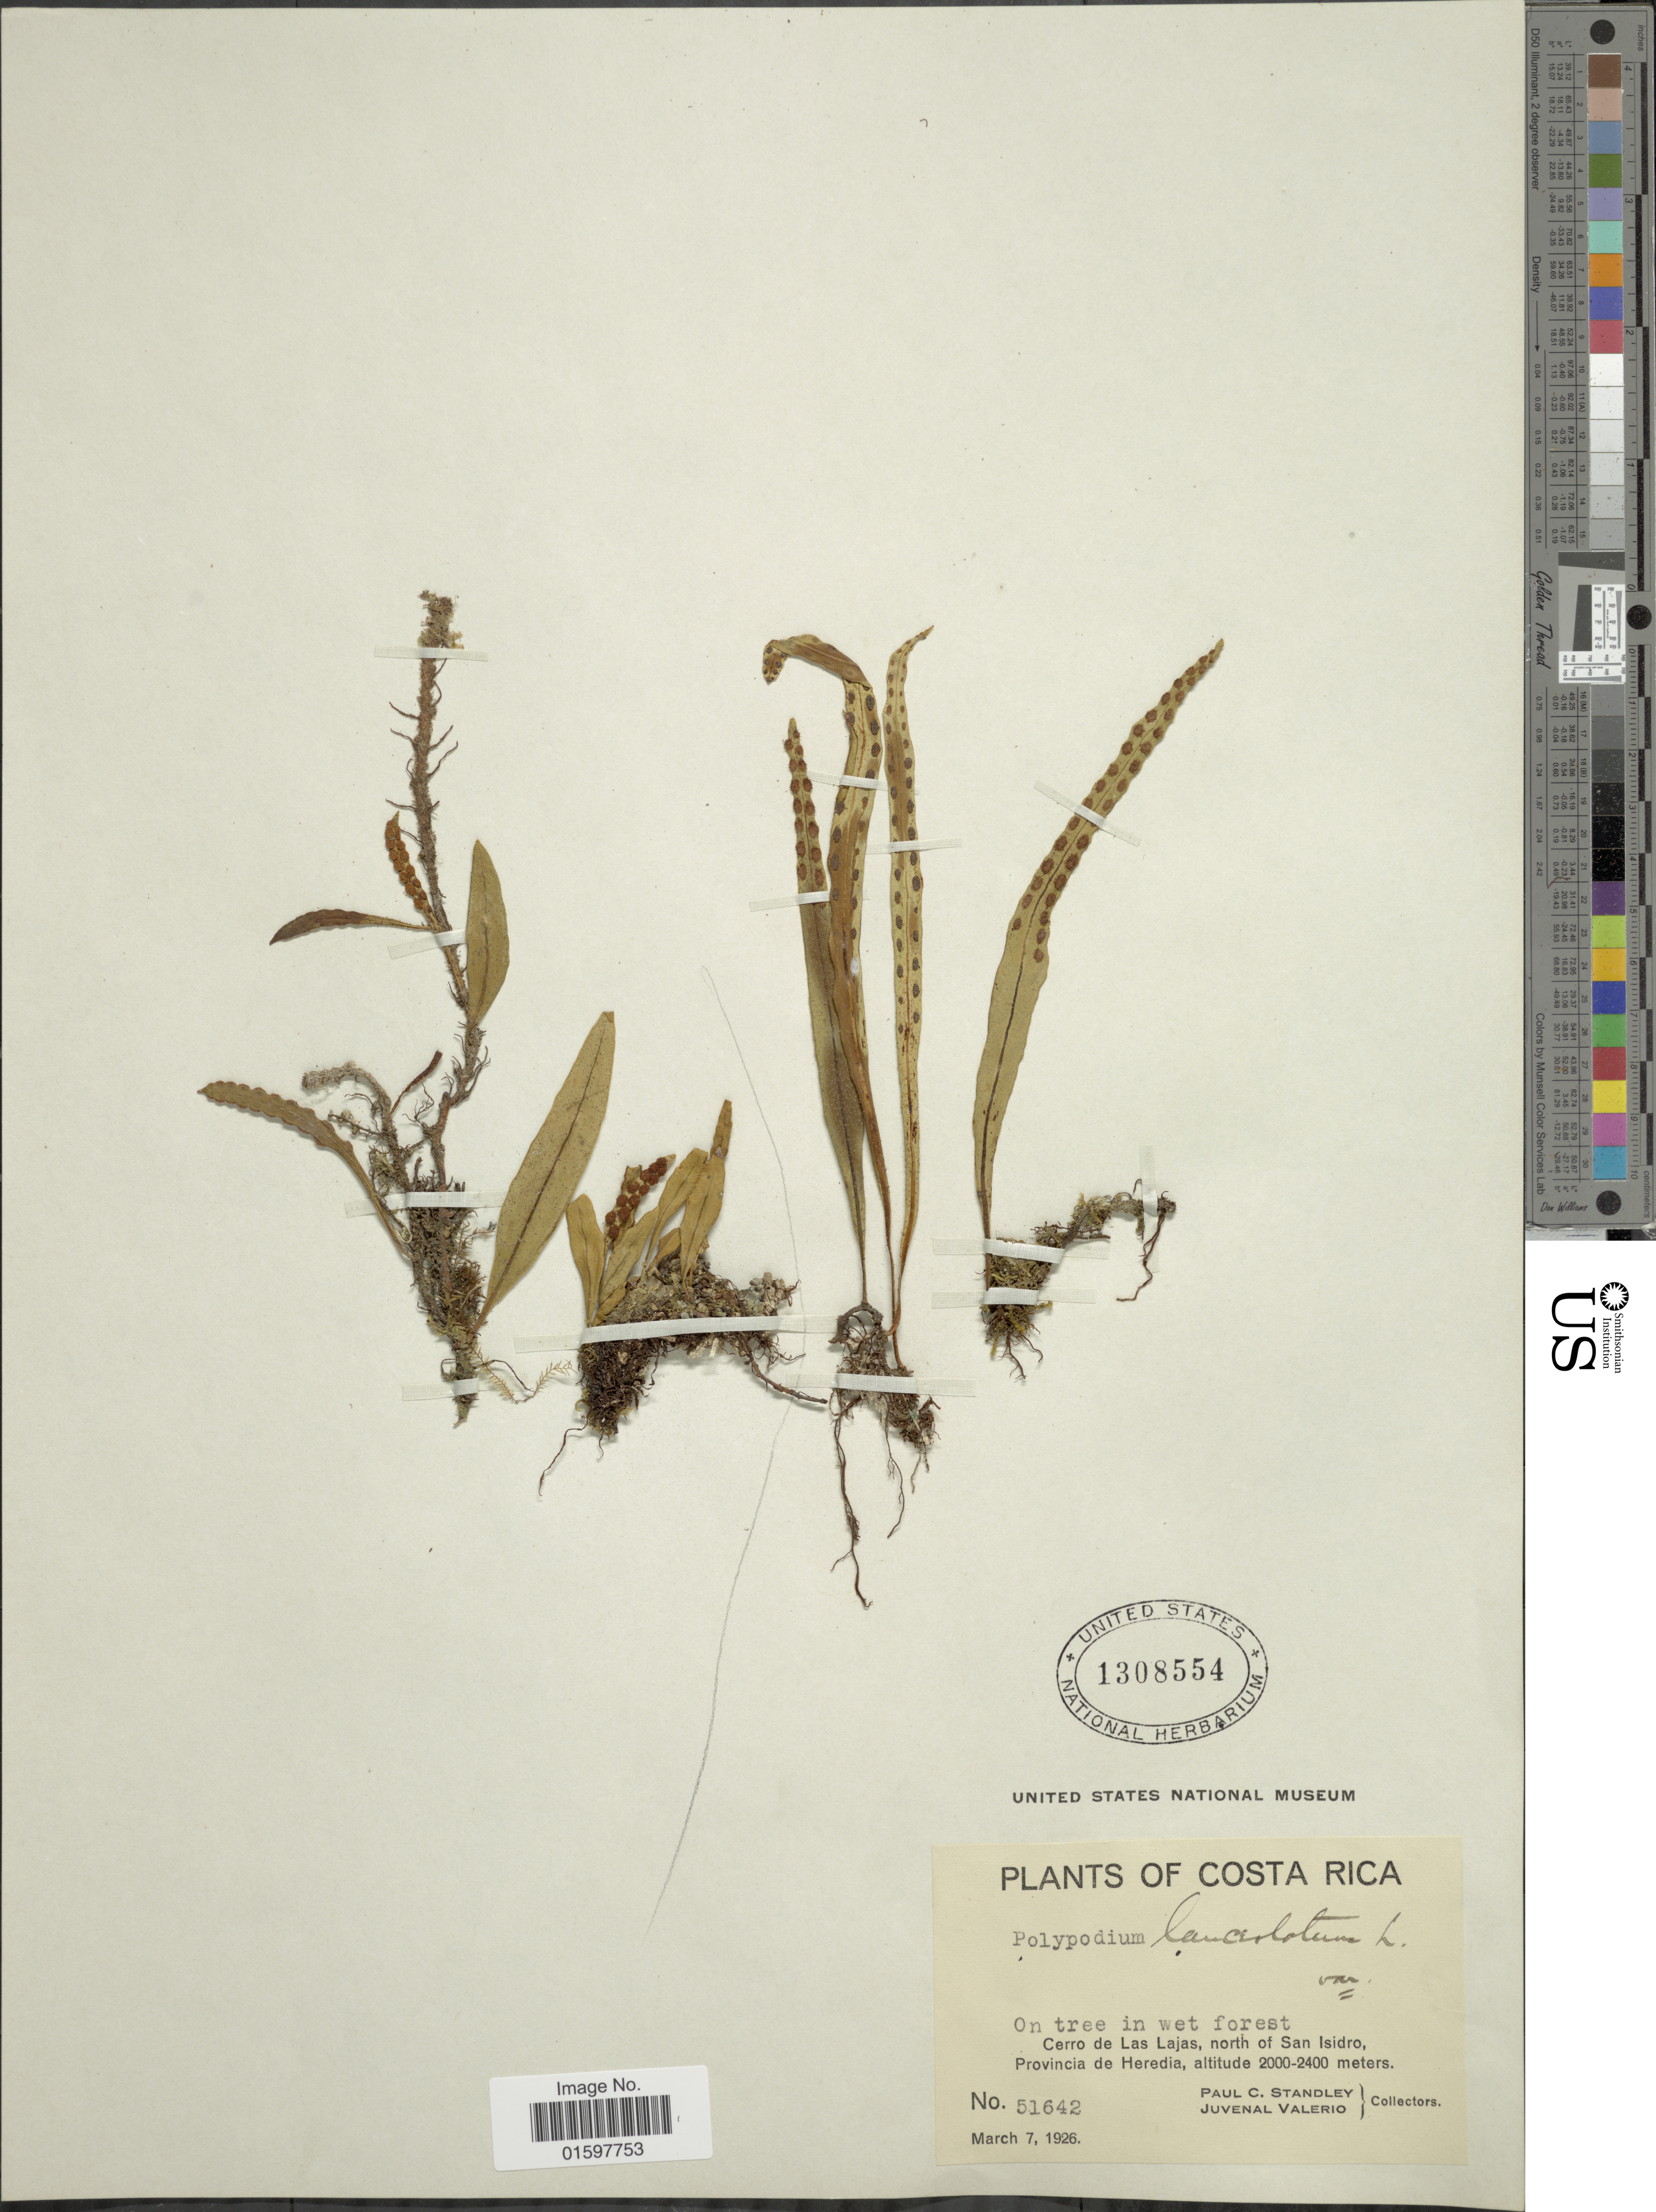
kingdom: Plantae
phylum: Tracheophyta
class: Polypodiopsida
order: Polypodiales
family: Polypodiaceae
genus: Pleopeltis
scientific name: Pleopeltis macrocarpa var. complanata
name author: (Weath.) Lellinger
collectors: P. C. Standley & J. Valerio R.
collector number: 51642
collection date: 1926-03-07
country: Costa Rica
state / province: Heredia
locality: Cerro de Las Lajas, north of San Isidro.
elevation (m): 2000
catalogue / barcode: US 1308554